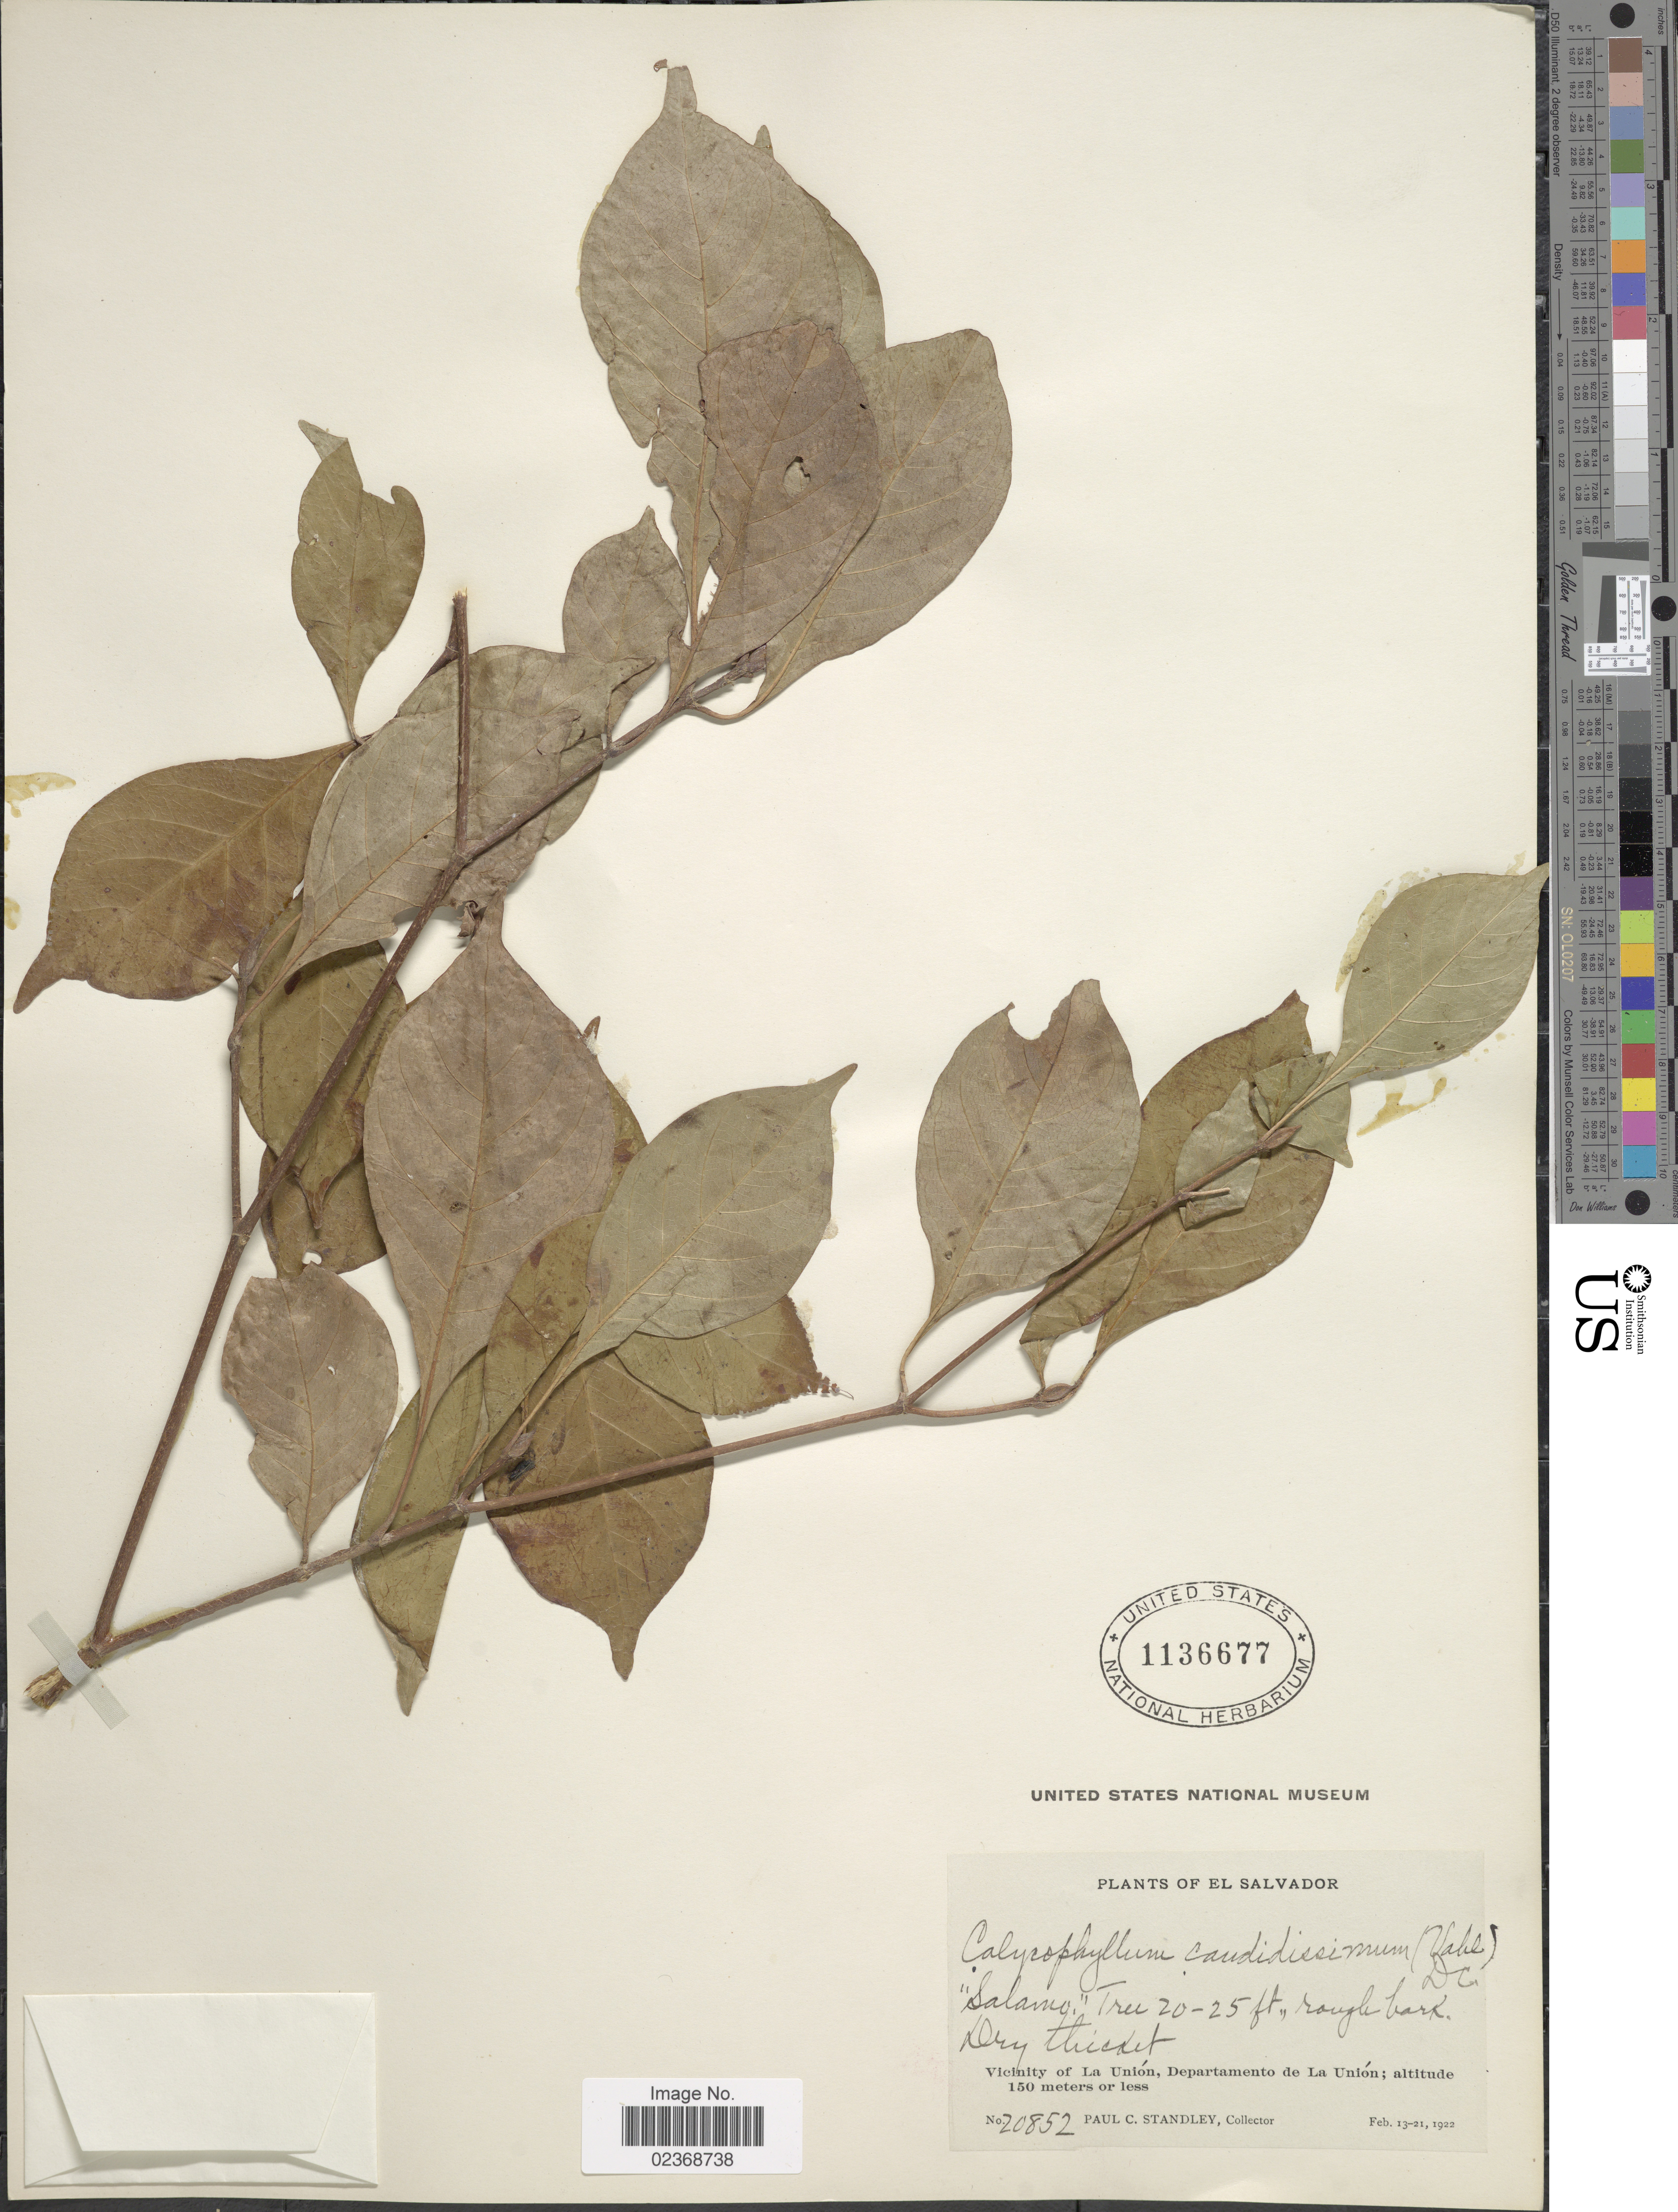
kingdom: Plantae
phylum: Tracheophyta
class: Magnoliopsida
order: Gentianales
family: Rubiaceae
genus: Calycophyllum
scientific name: Calycophyllum candidissimum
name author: (Vahl) DC.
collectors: P. C. Standley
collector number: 20852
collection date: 1922-02-13/1922-02-21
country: El Salvador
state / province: La Union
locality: Vicinity of La Union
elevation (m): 150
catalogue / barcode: US 1136677